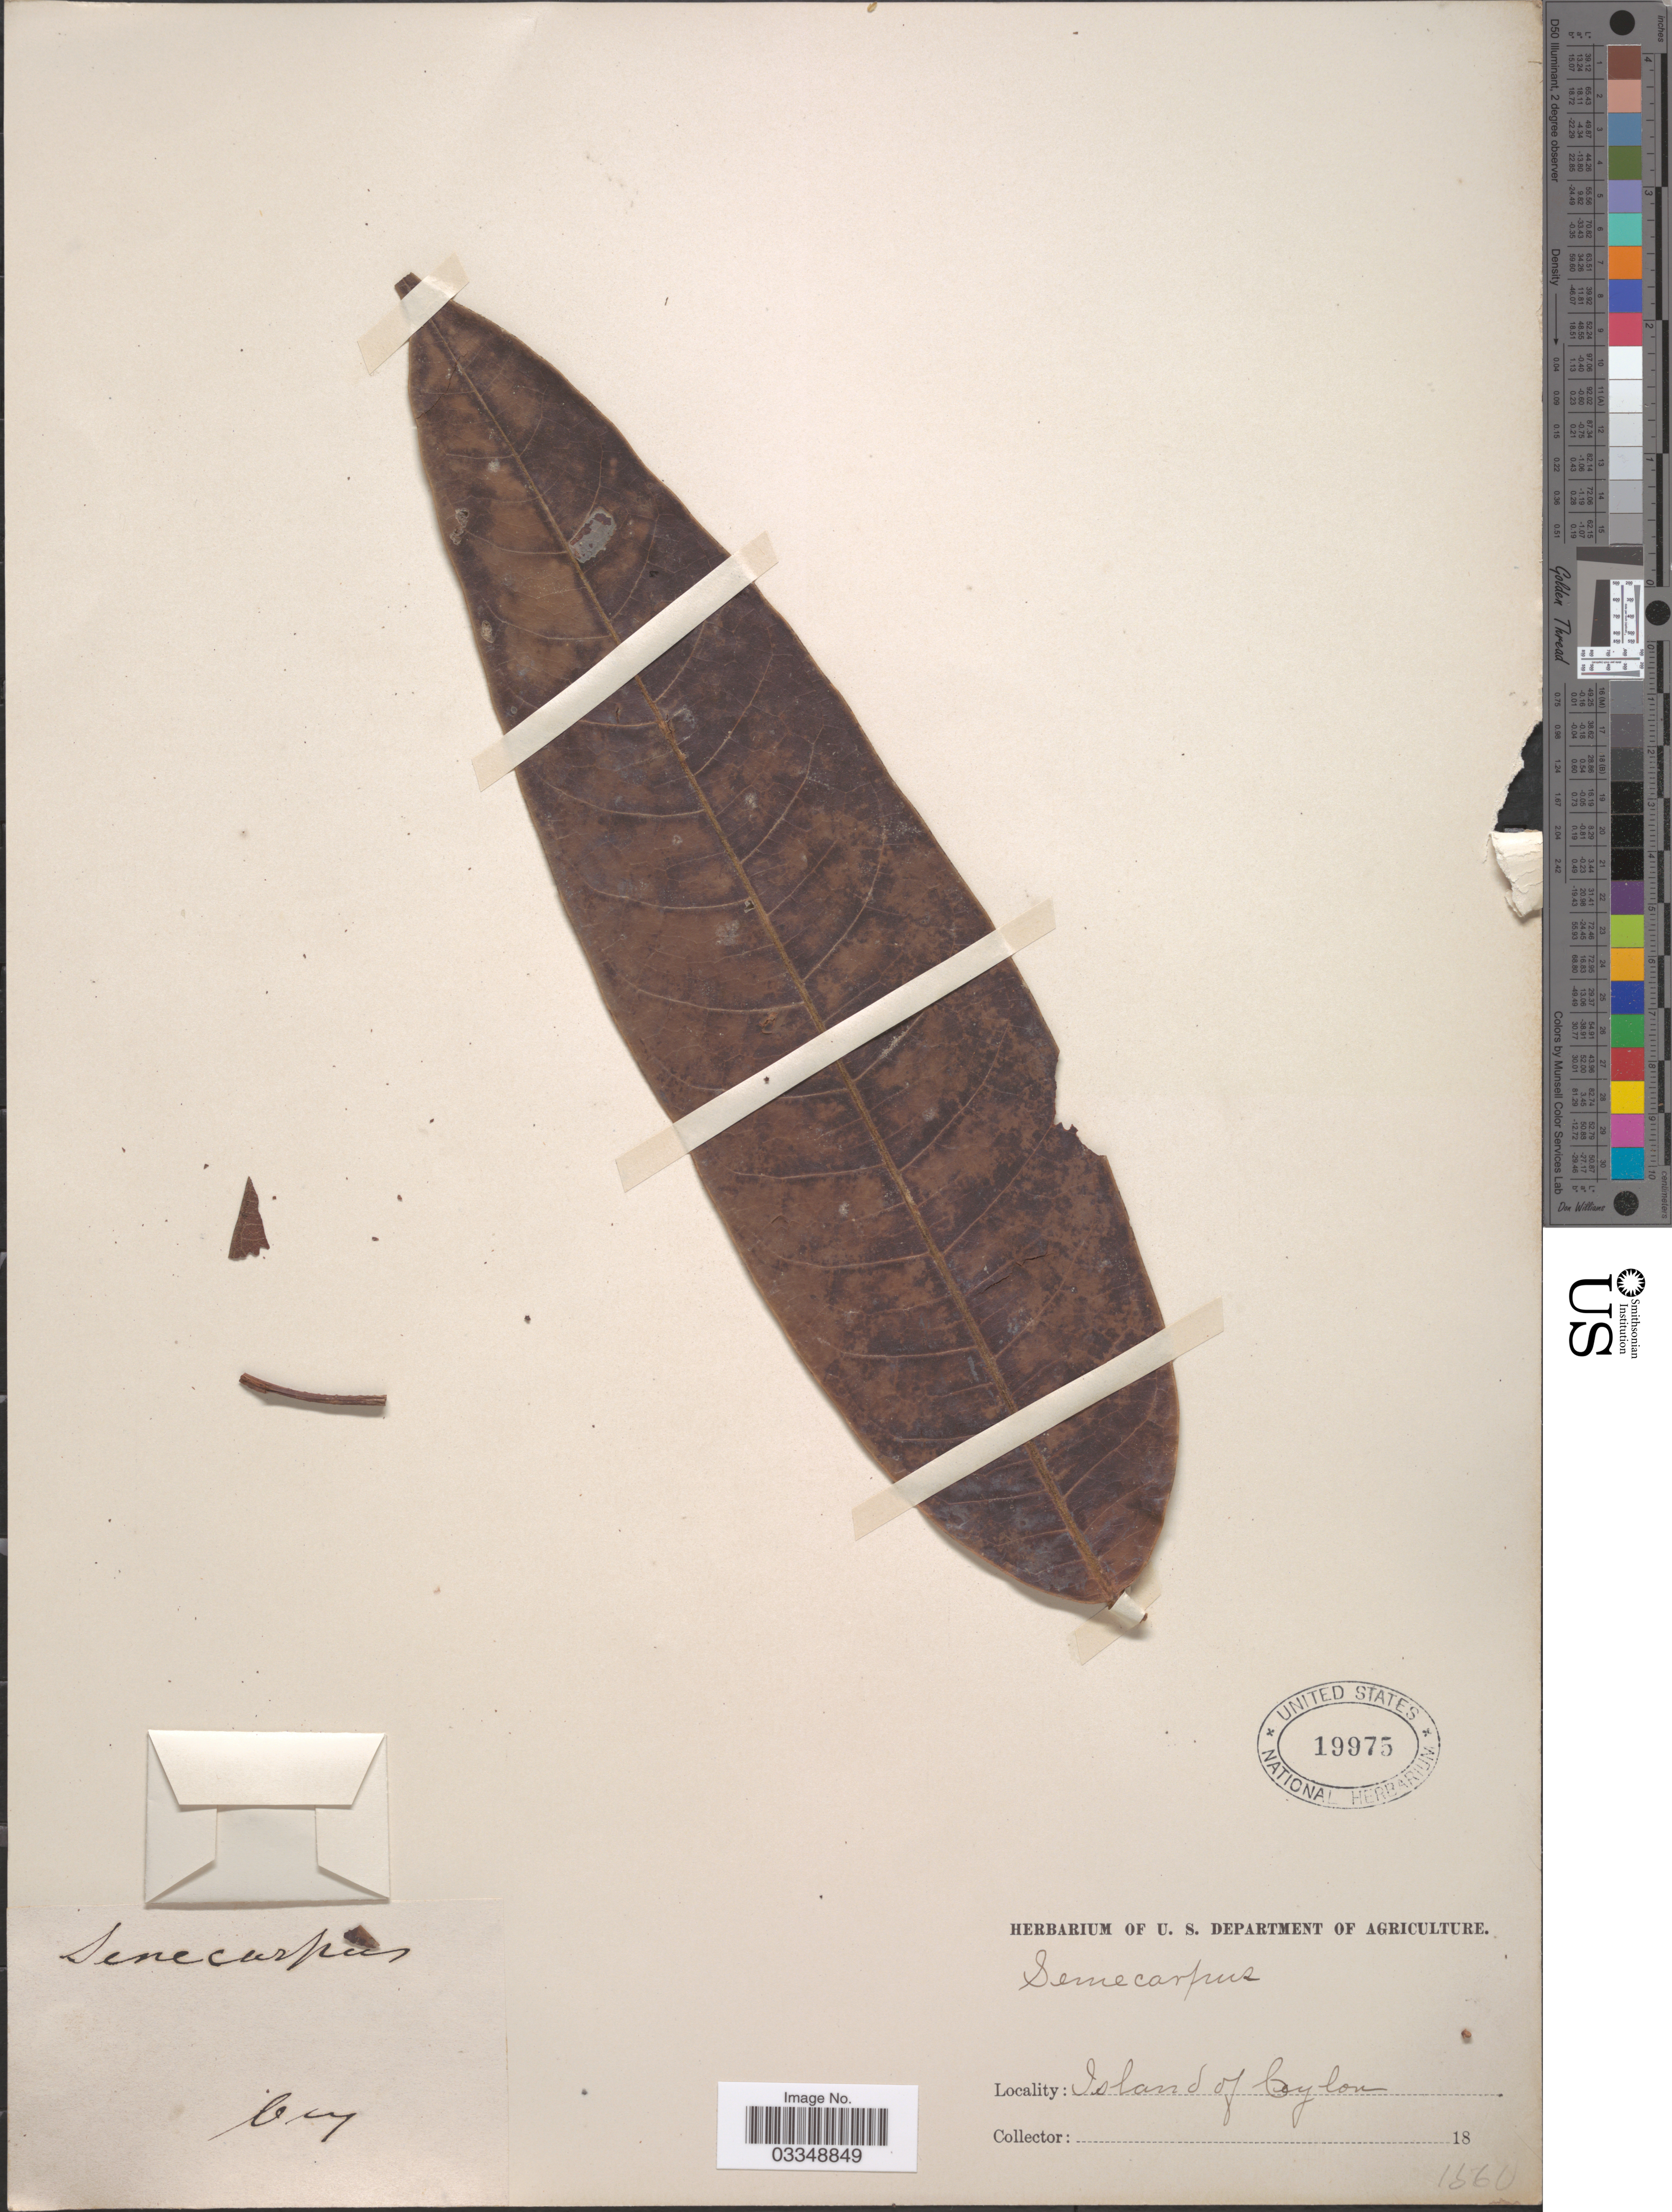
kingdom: Plantae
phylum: Tracheophyta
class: Magnoliopsida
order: Sapindales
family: Anacardiaceae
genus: Semecarpus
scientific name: Semecarpus sp.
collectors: ex herb. U. S. Department of Agriculture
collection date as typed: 18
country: Sri Lanka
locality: Island of Ceylon.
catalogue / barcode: US 19975